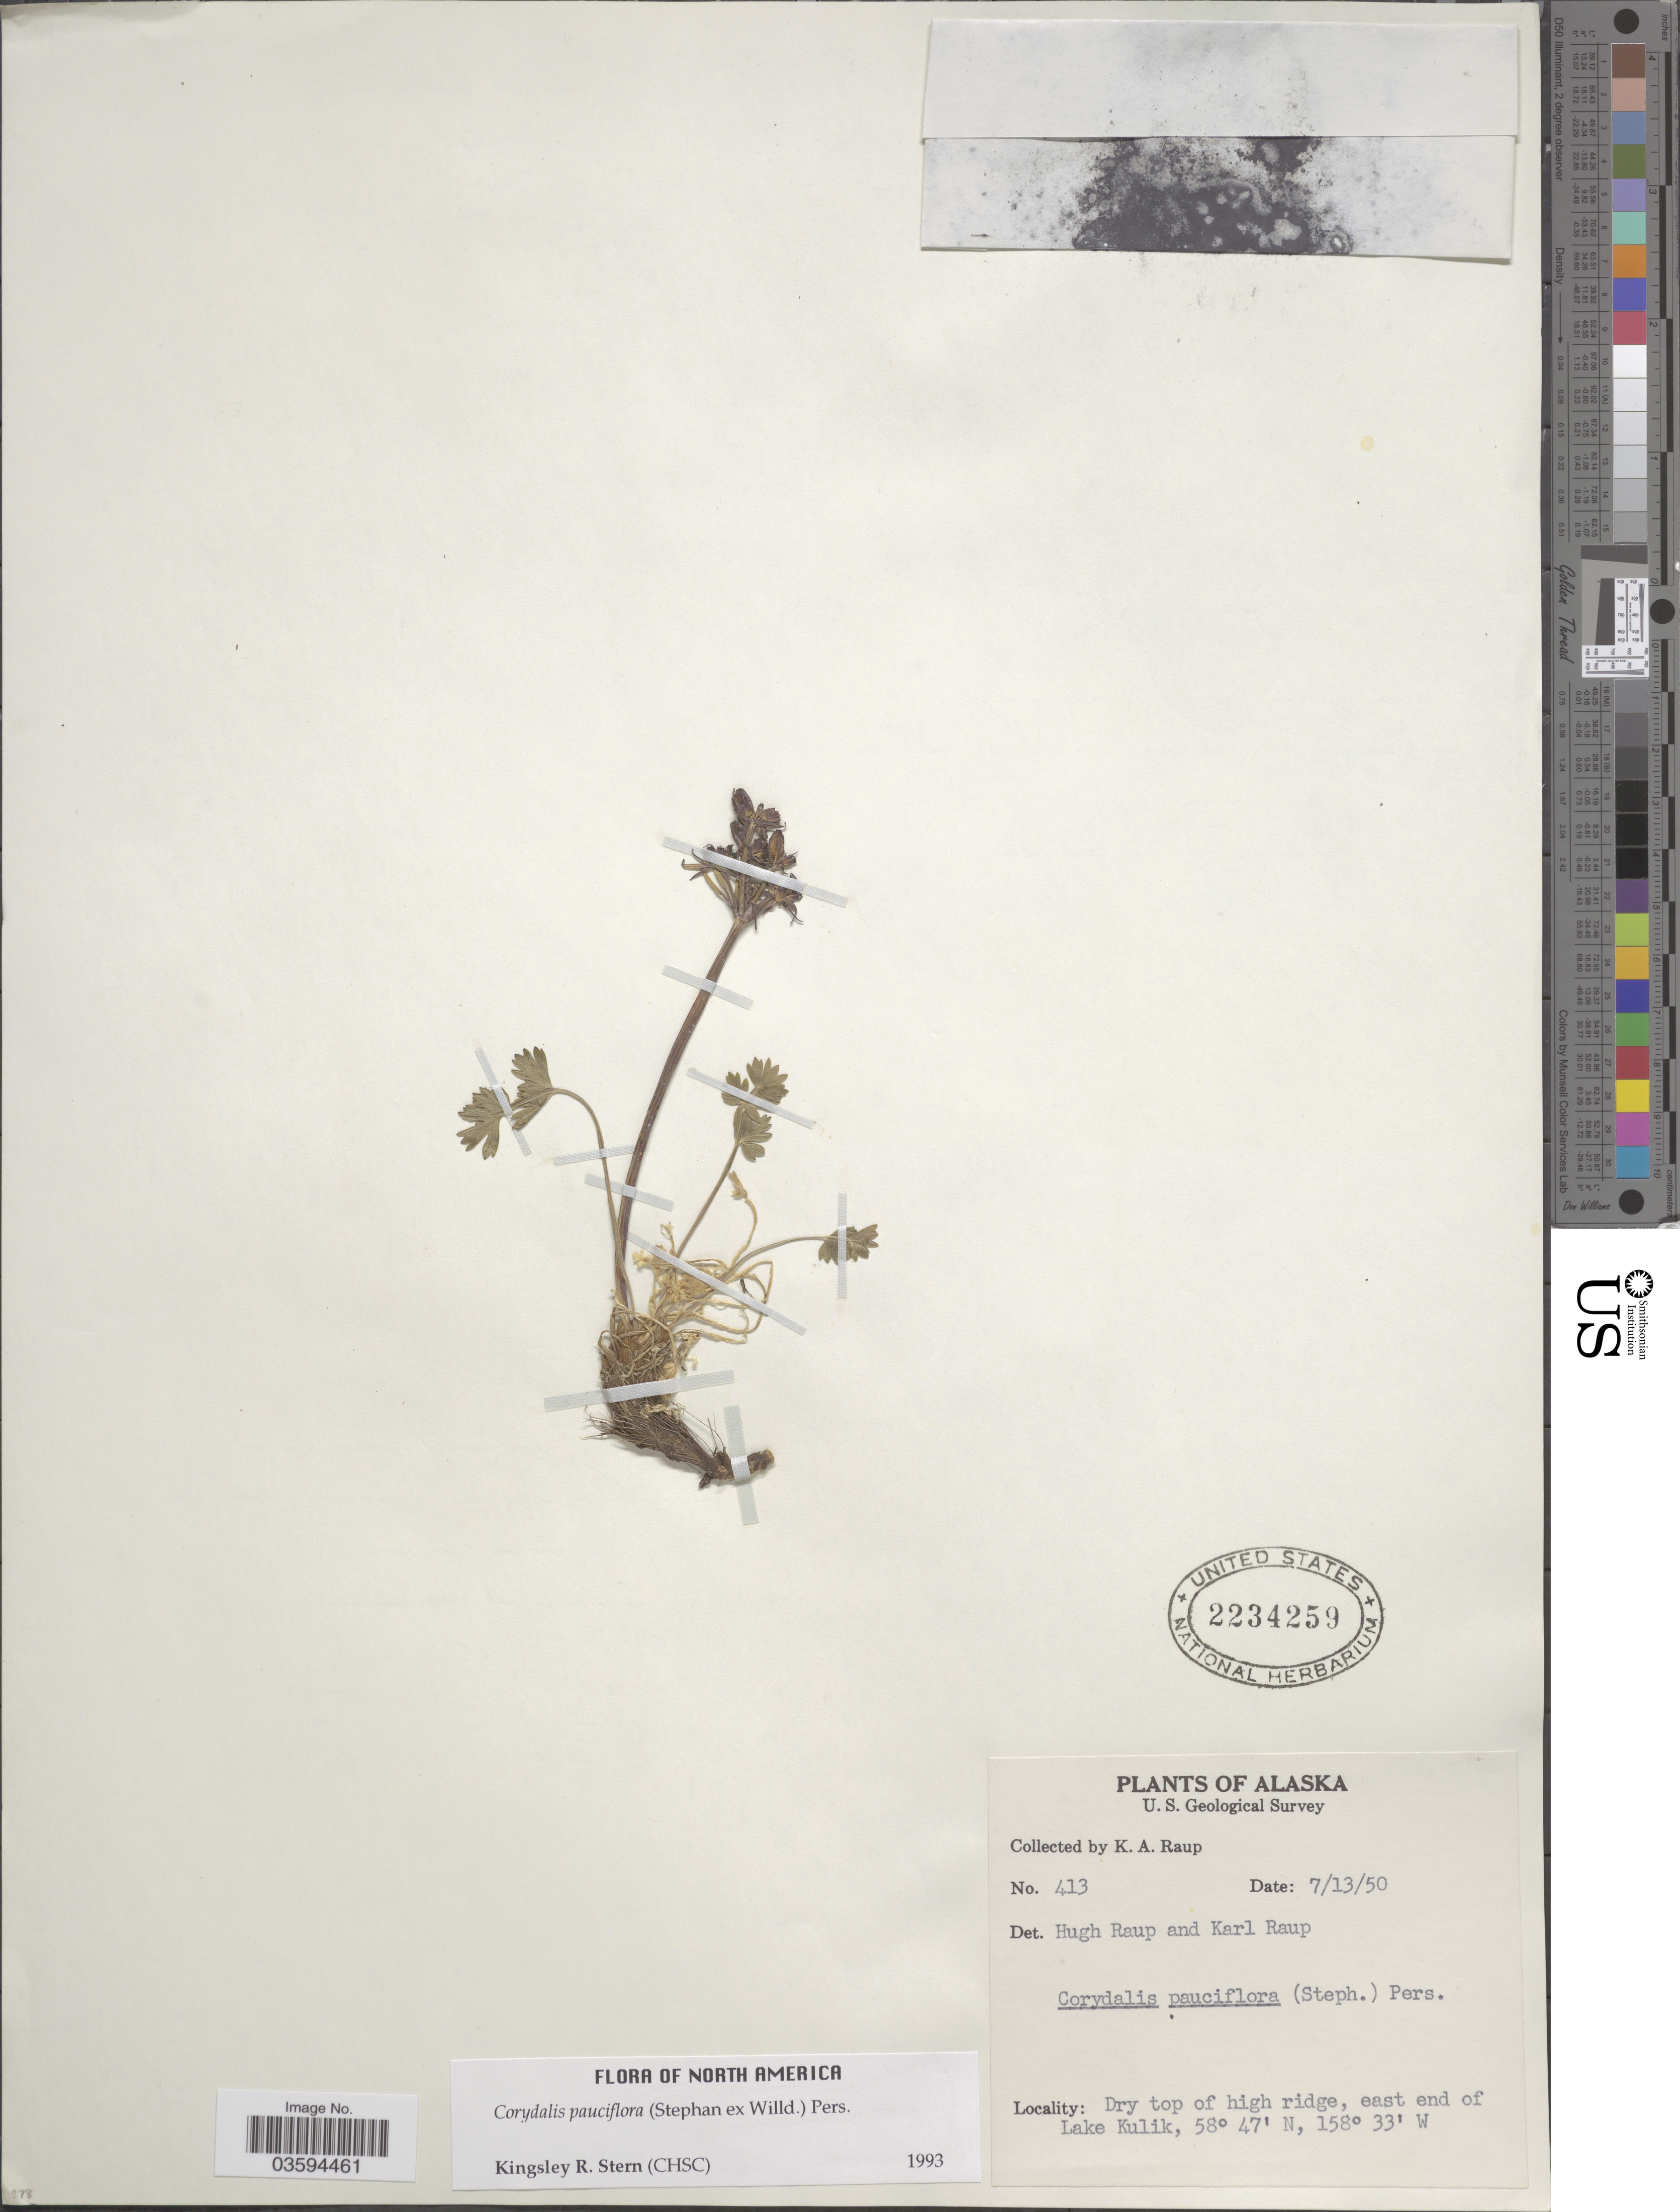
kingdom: Plantae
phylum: Tracheophyta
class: Magnoliopsida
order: Ranunculales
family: Papaveraceae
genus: Corydalis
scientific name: Corydalis pauciflora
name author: (Stephan) Pers.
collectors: K. Raup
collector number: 413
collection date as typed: Transcribed d/m/y: 13/7/50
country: United States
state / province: Alaska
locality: Dry top of high ridge, east end of Lake Kulik.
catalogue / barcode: US 2234259